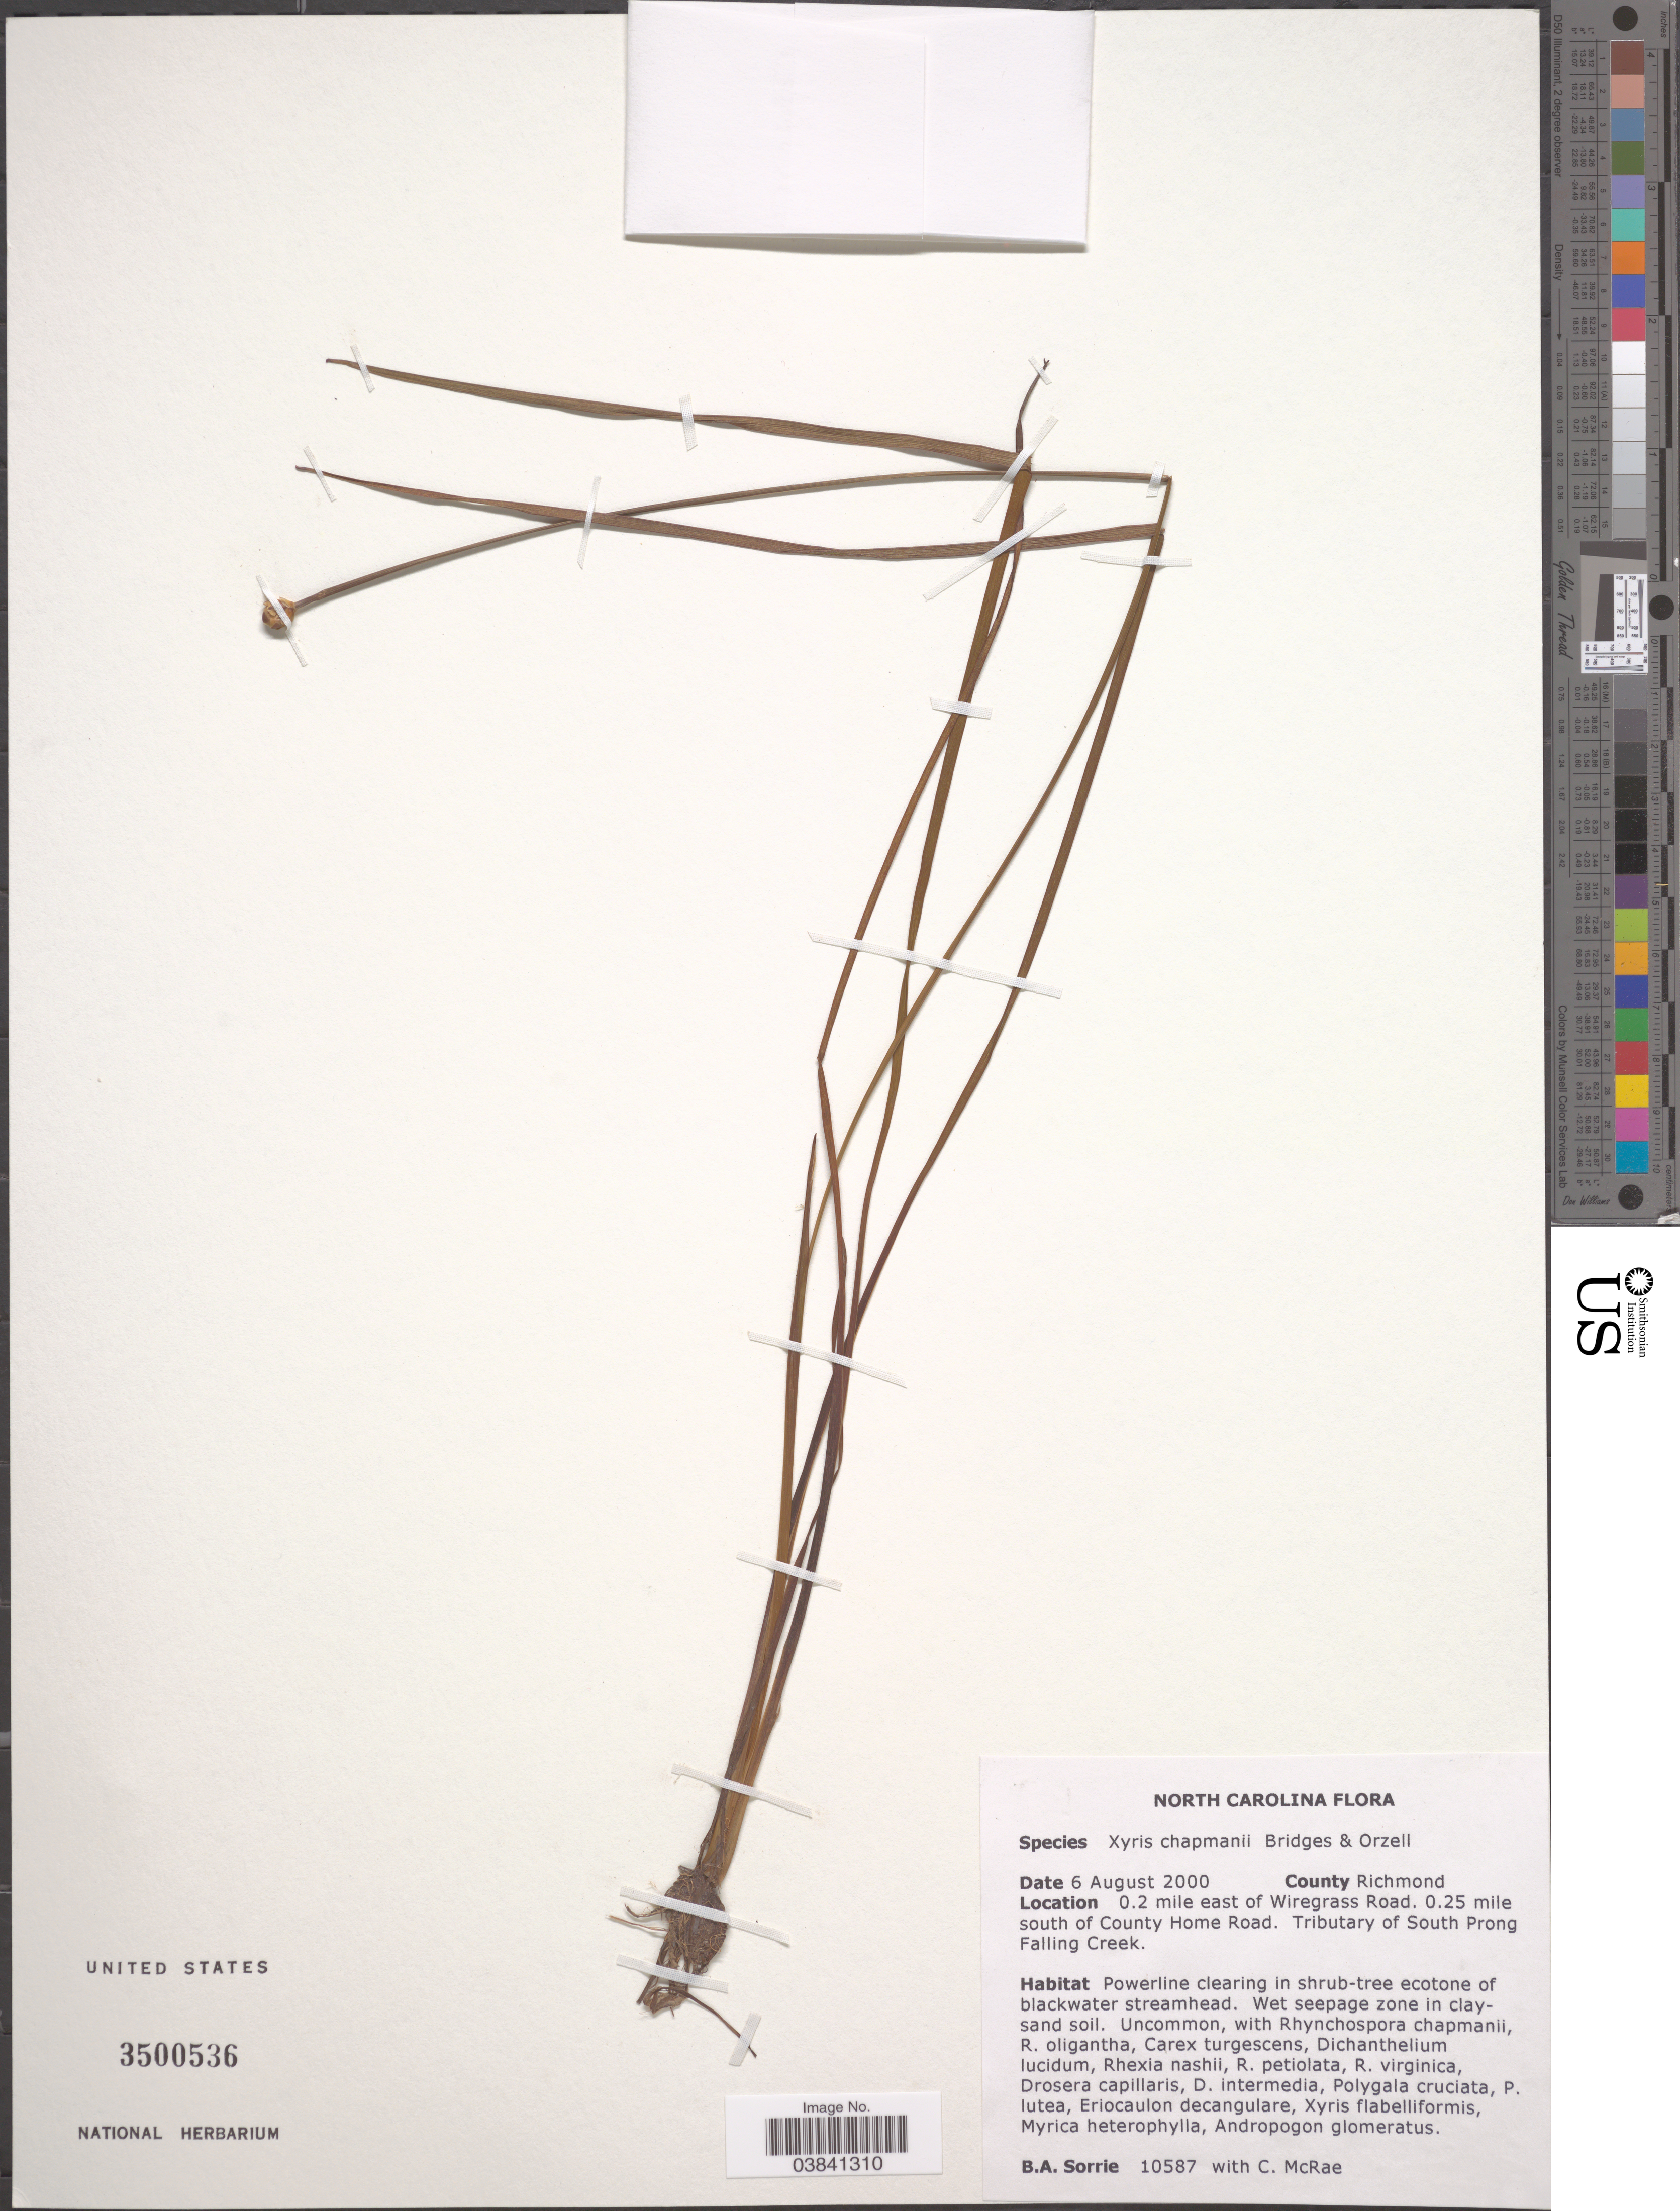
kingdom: Plantae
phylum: Tracheophyta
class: Liliopsida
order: Poales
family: Xyridaceae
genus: Xyris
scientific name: Xyris chapmanii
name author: E.L. Bridges & Orzell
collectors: B. Sorrie & C. McRae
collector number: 10587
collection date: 2000-08-06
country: United States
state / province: North Carolina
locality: County Richmond. 0.2 mile east of Wiregrass Road. 0.25 mile south of County Home Road. Tributary of South Prong Falling Creek.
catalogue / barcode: US 3500536